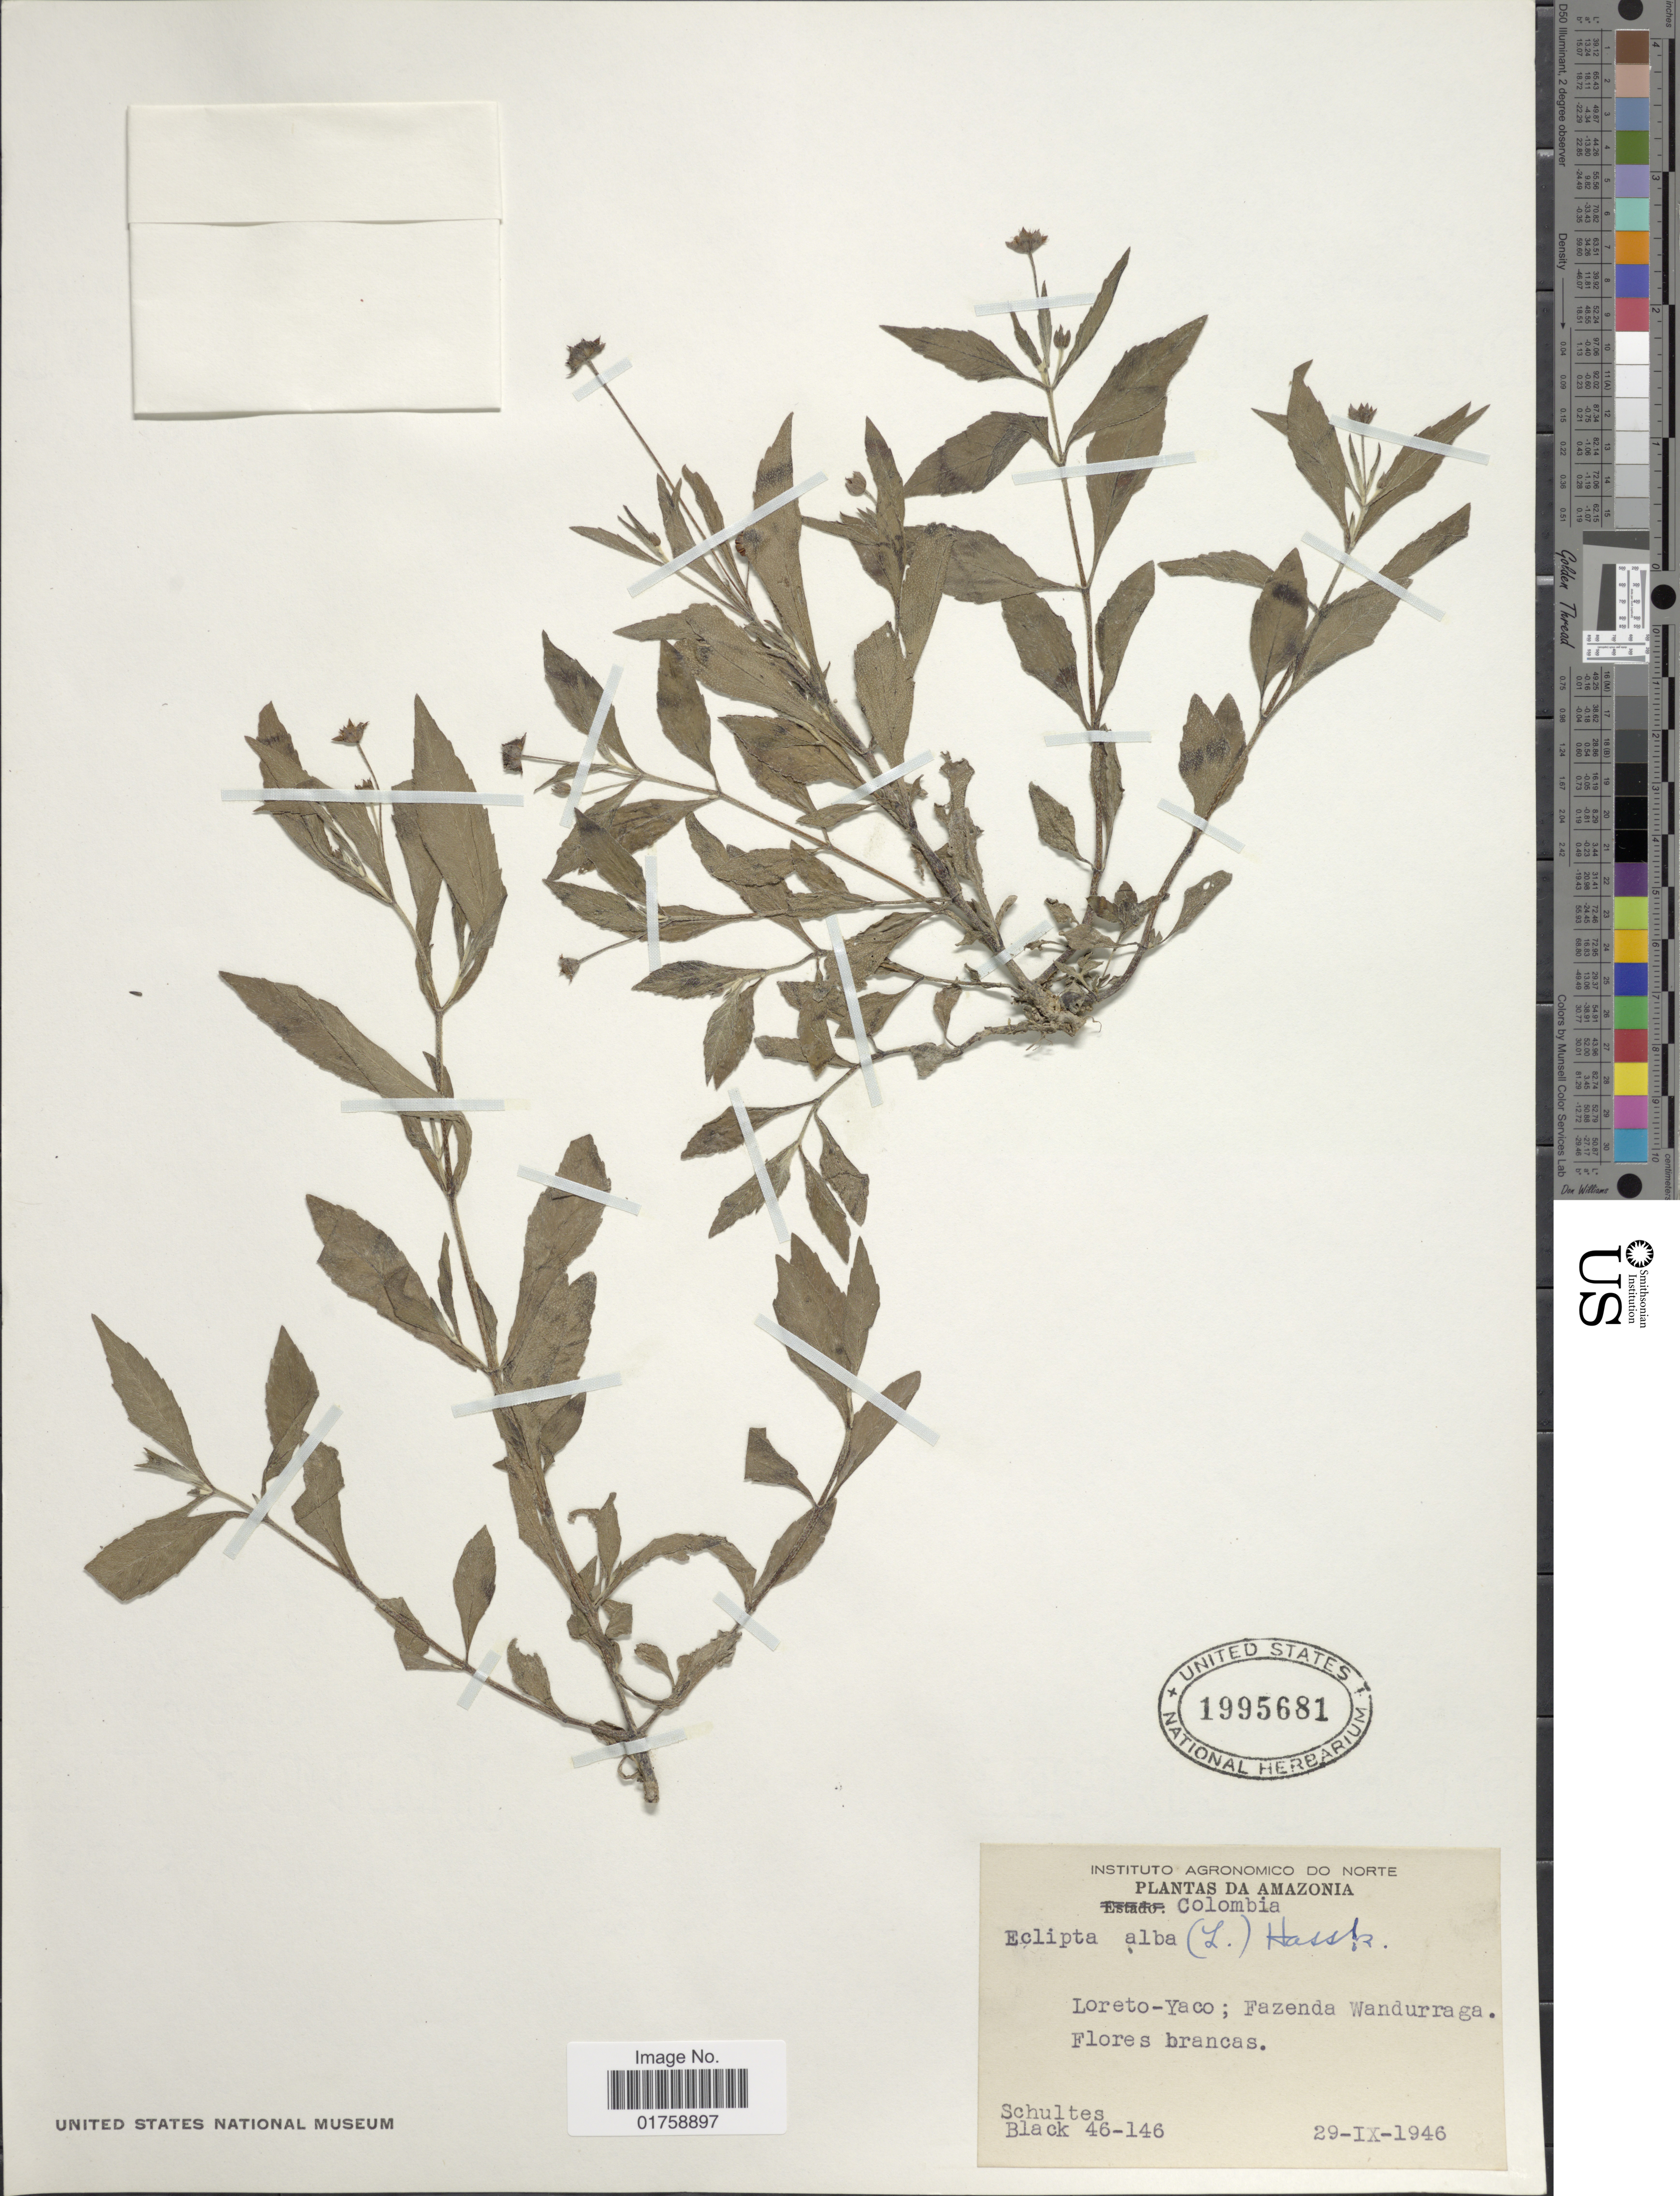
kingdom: Plantae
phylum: Tracheophyta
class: Magnoliopsida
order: Asterales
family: Asteraceae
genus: Eclipta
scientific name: Eclipta alba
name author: (L.) Hassk.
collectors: -- Schultes & -- Black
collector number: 46-146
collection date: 1946-09-29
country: Colombia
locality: Amazonia. Colombia. Loreto-Yaco; Fazenda Wandurraga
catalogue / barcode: US 1995681